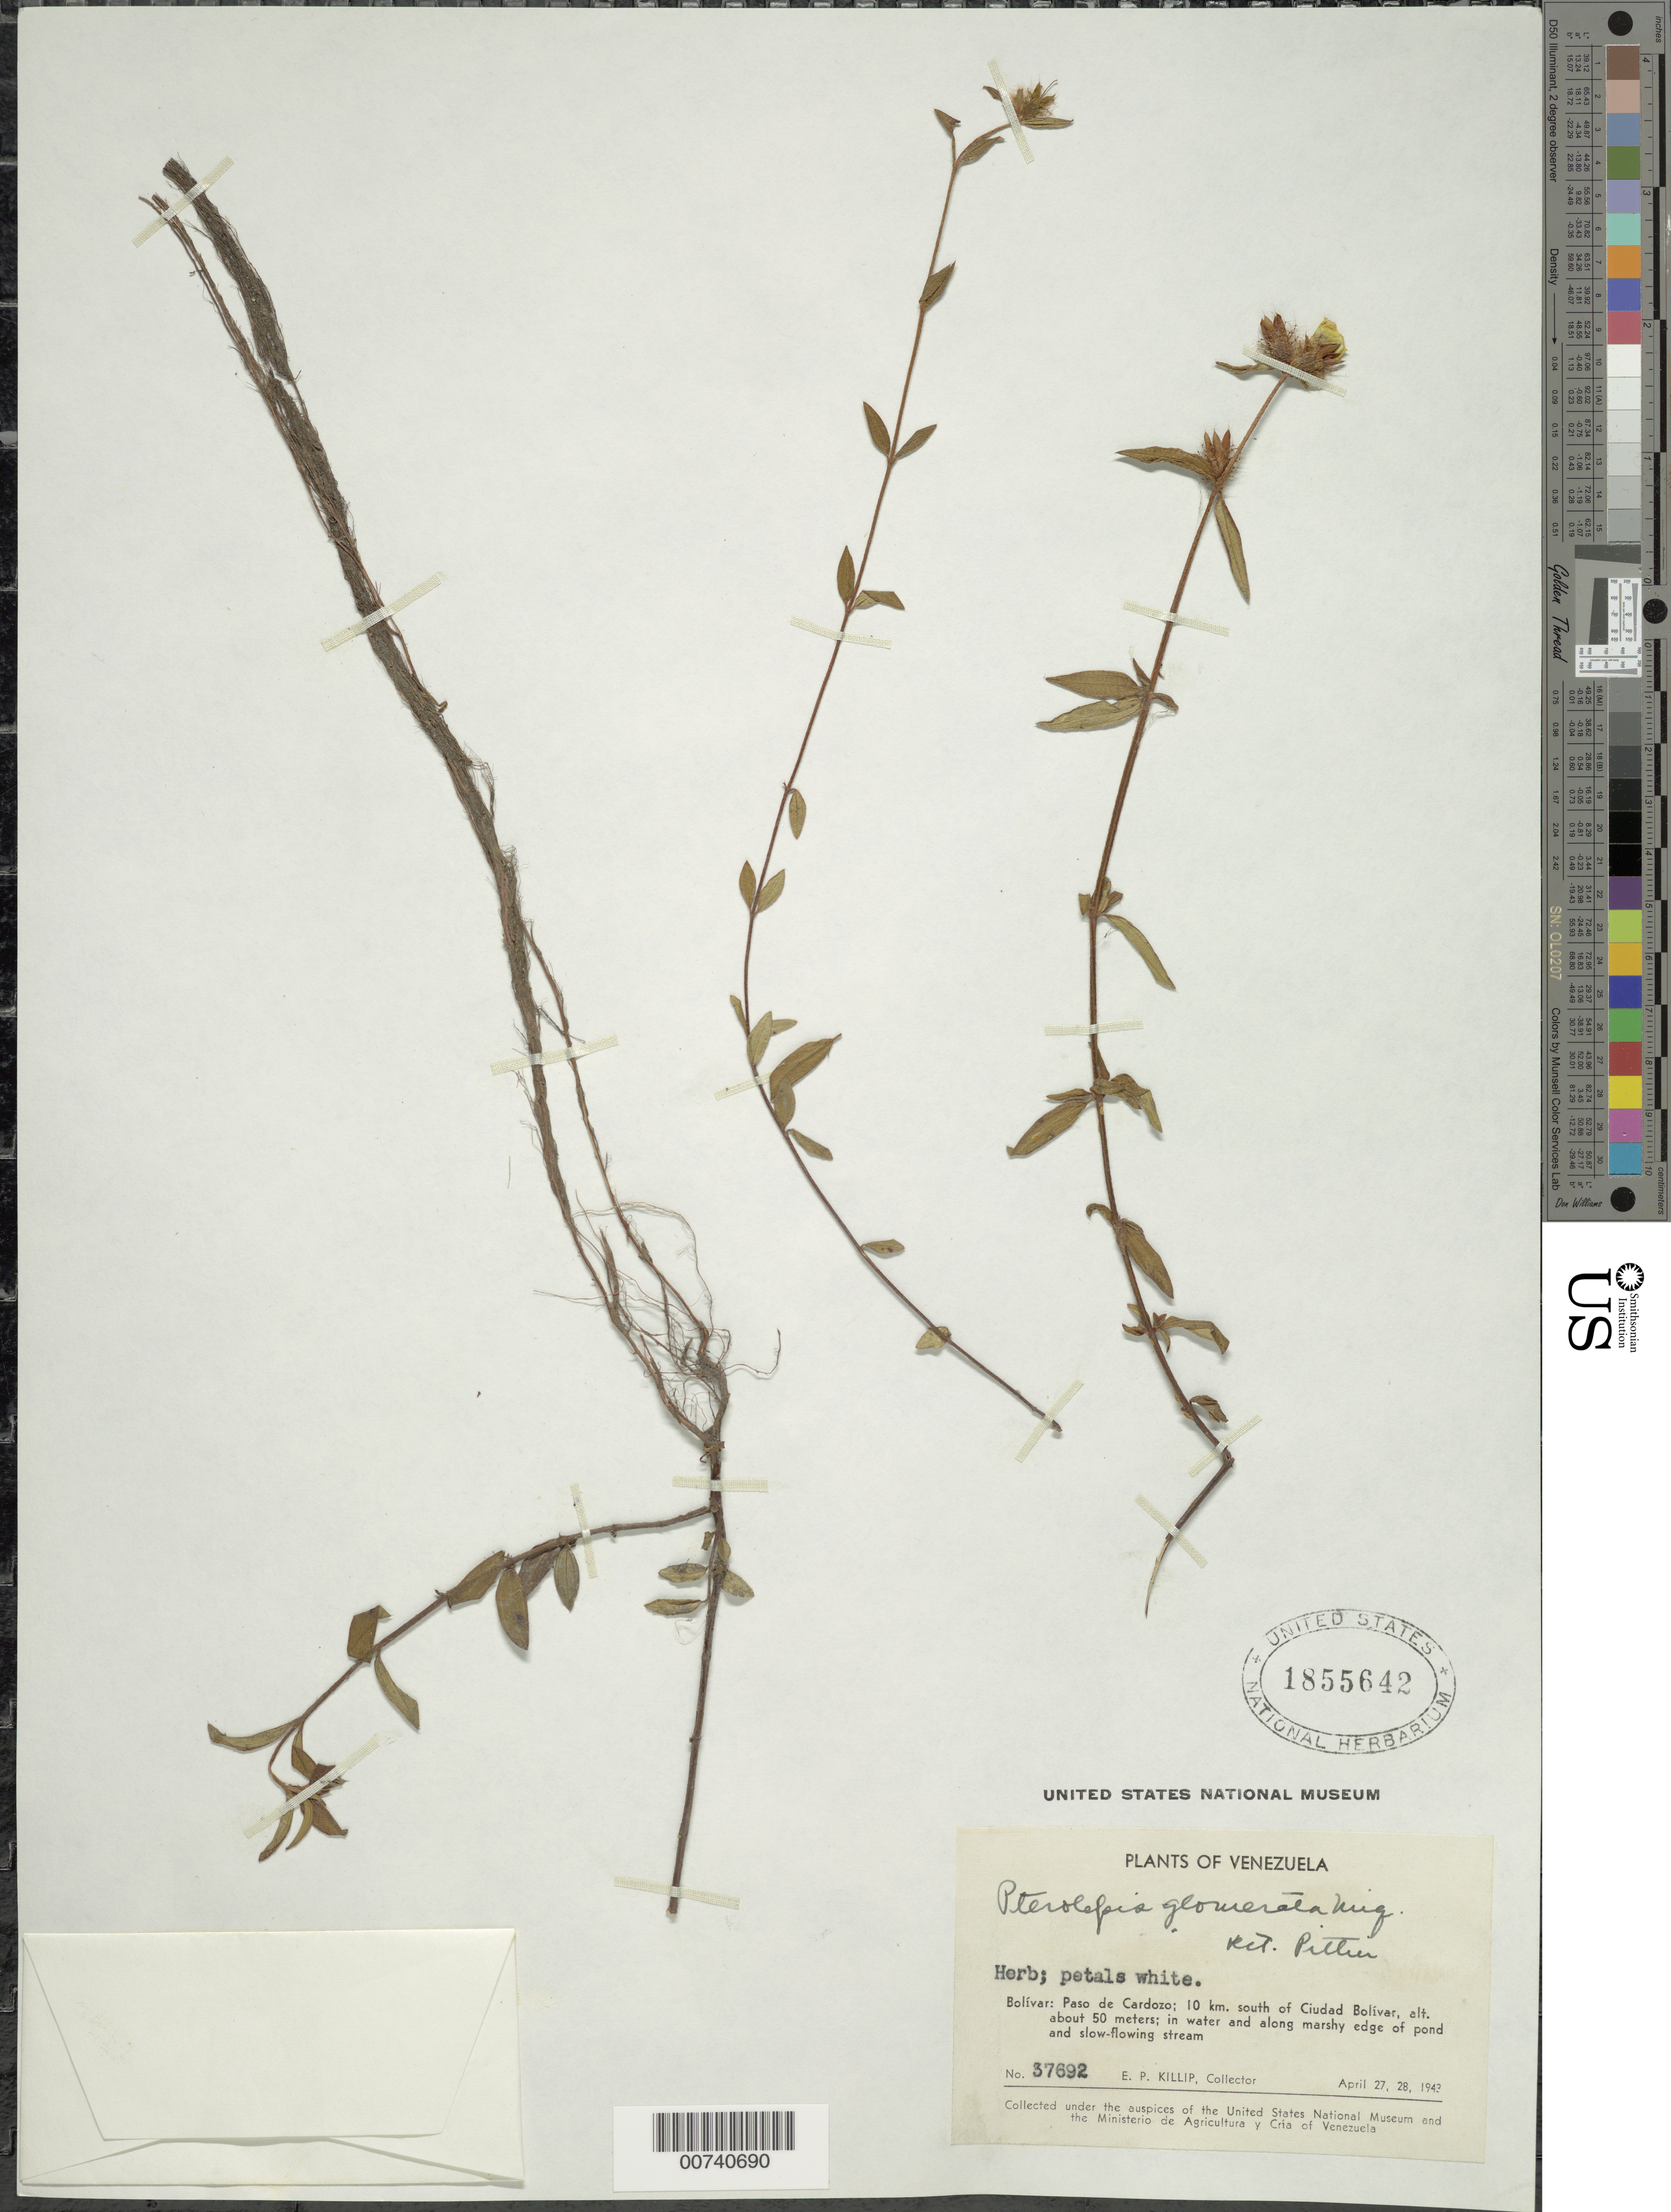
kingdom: Plantae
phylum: Tracheophyta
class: Magnoliopsida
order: Myrtales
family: Melastomataceae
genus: Pterolepis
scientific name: Pterolepis glomerata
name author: (Rottb.) Miq.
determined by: Pittier, Henri F.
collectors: E. P. Killip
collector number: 37692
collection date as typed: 27-Apr-43 to 28-Apr-43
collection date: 1943-04-27/1943-04-28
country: Venezuela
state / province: Bolívar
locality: Paso de Cardozo; 10 km south of Ciudad Bolívar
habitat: In water and along marshy edge of pond and slow-flowing stream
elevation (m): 50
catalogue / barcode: US 1855642